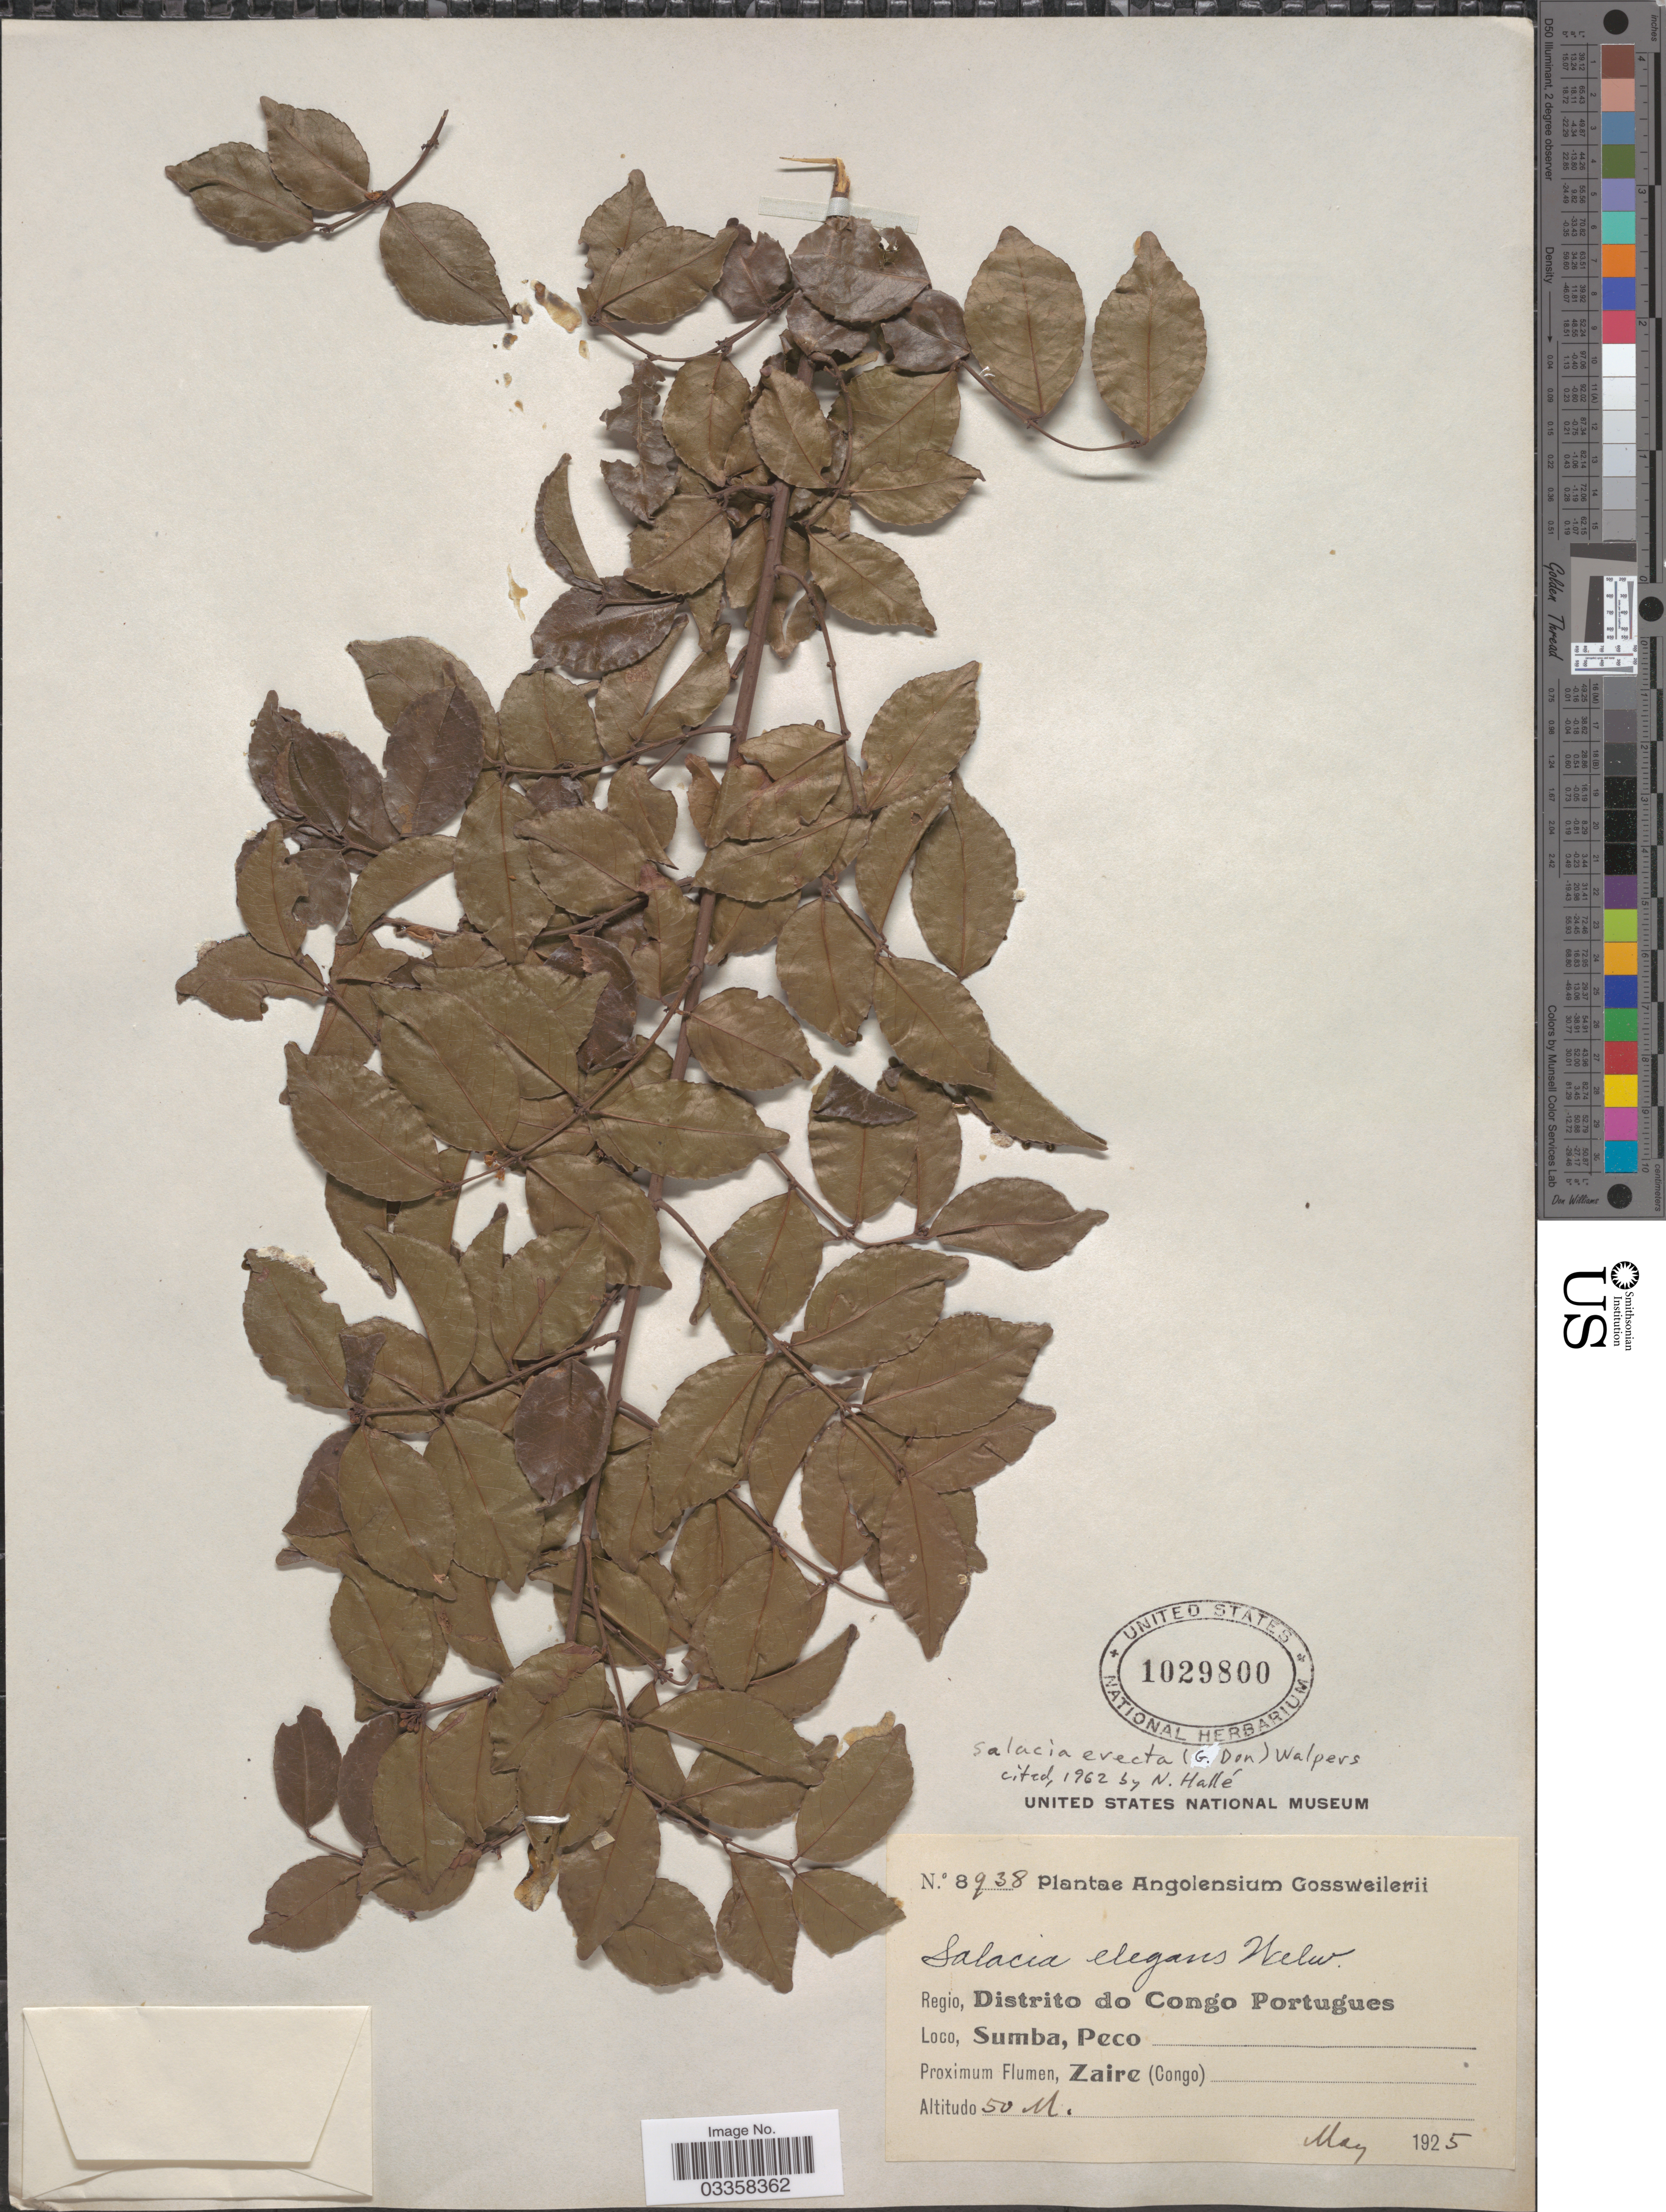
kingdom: Plantae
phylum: Tracheophyta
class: Magnoliopsida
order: Celastrales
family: Celastraceae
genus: Salacia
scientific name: Salacia erecta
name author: (G. Don) Walp.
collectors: -. Gossweiler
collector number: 8938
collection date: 1925-05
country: Angola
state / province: Zaire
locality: Regio, Distrito do Congo Portugues. Sumba, Peco.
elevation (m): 50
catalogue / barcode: US 1029800